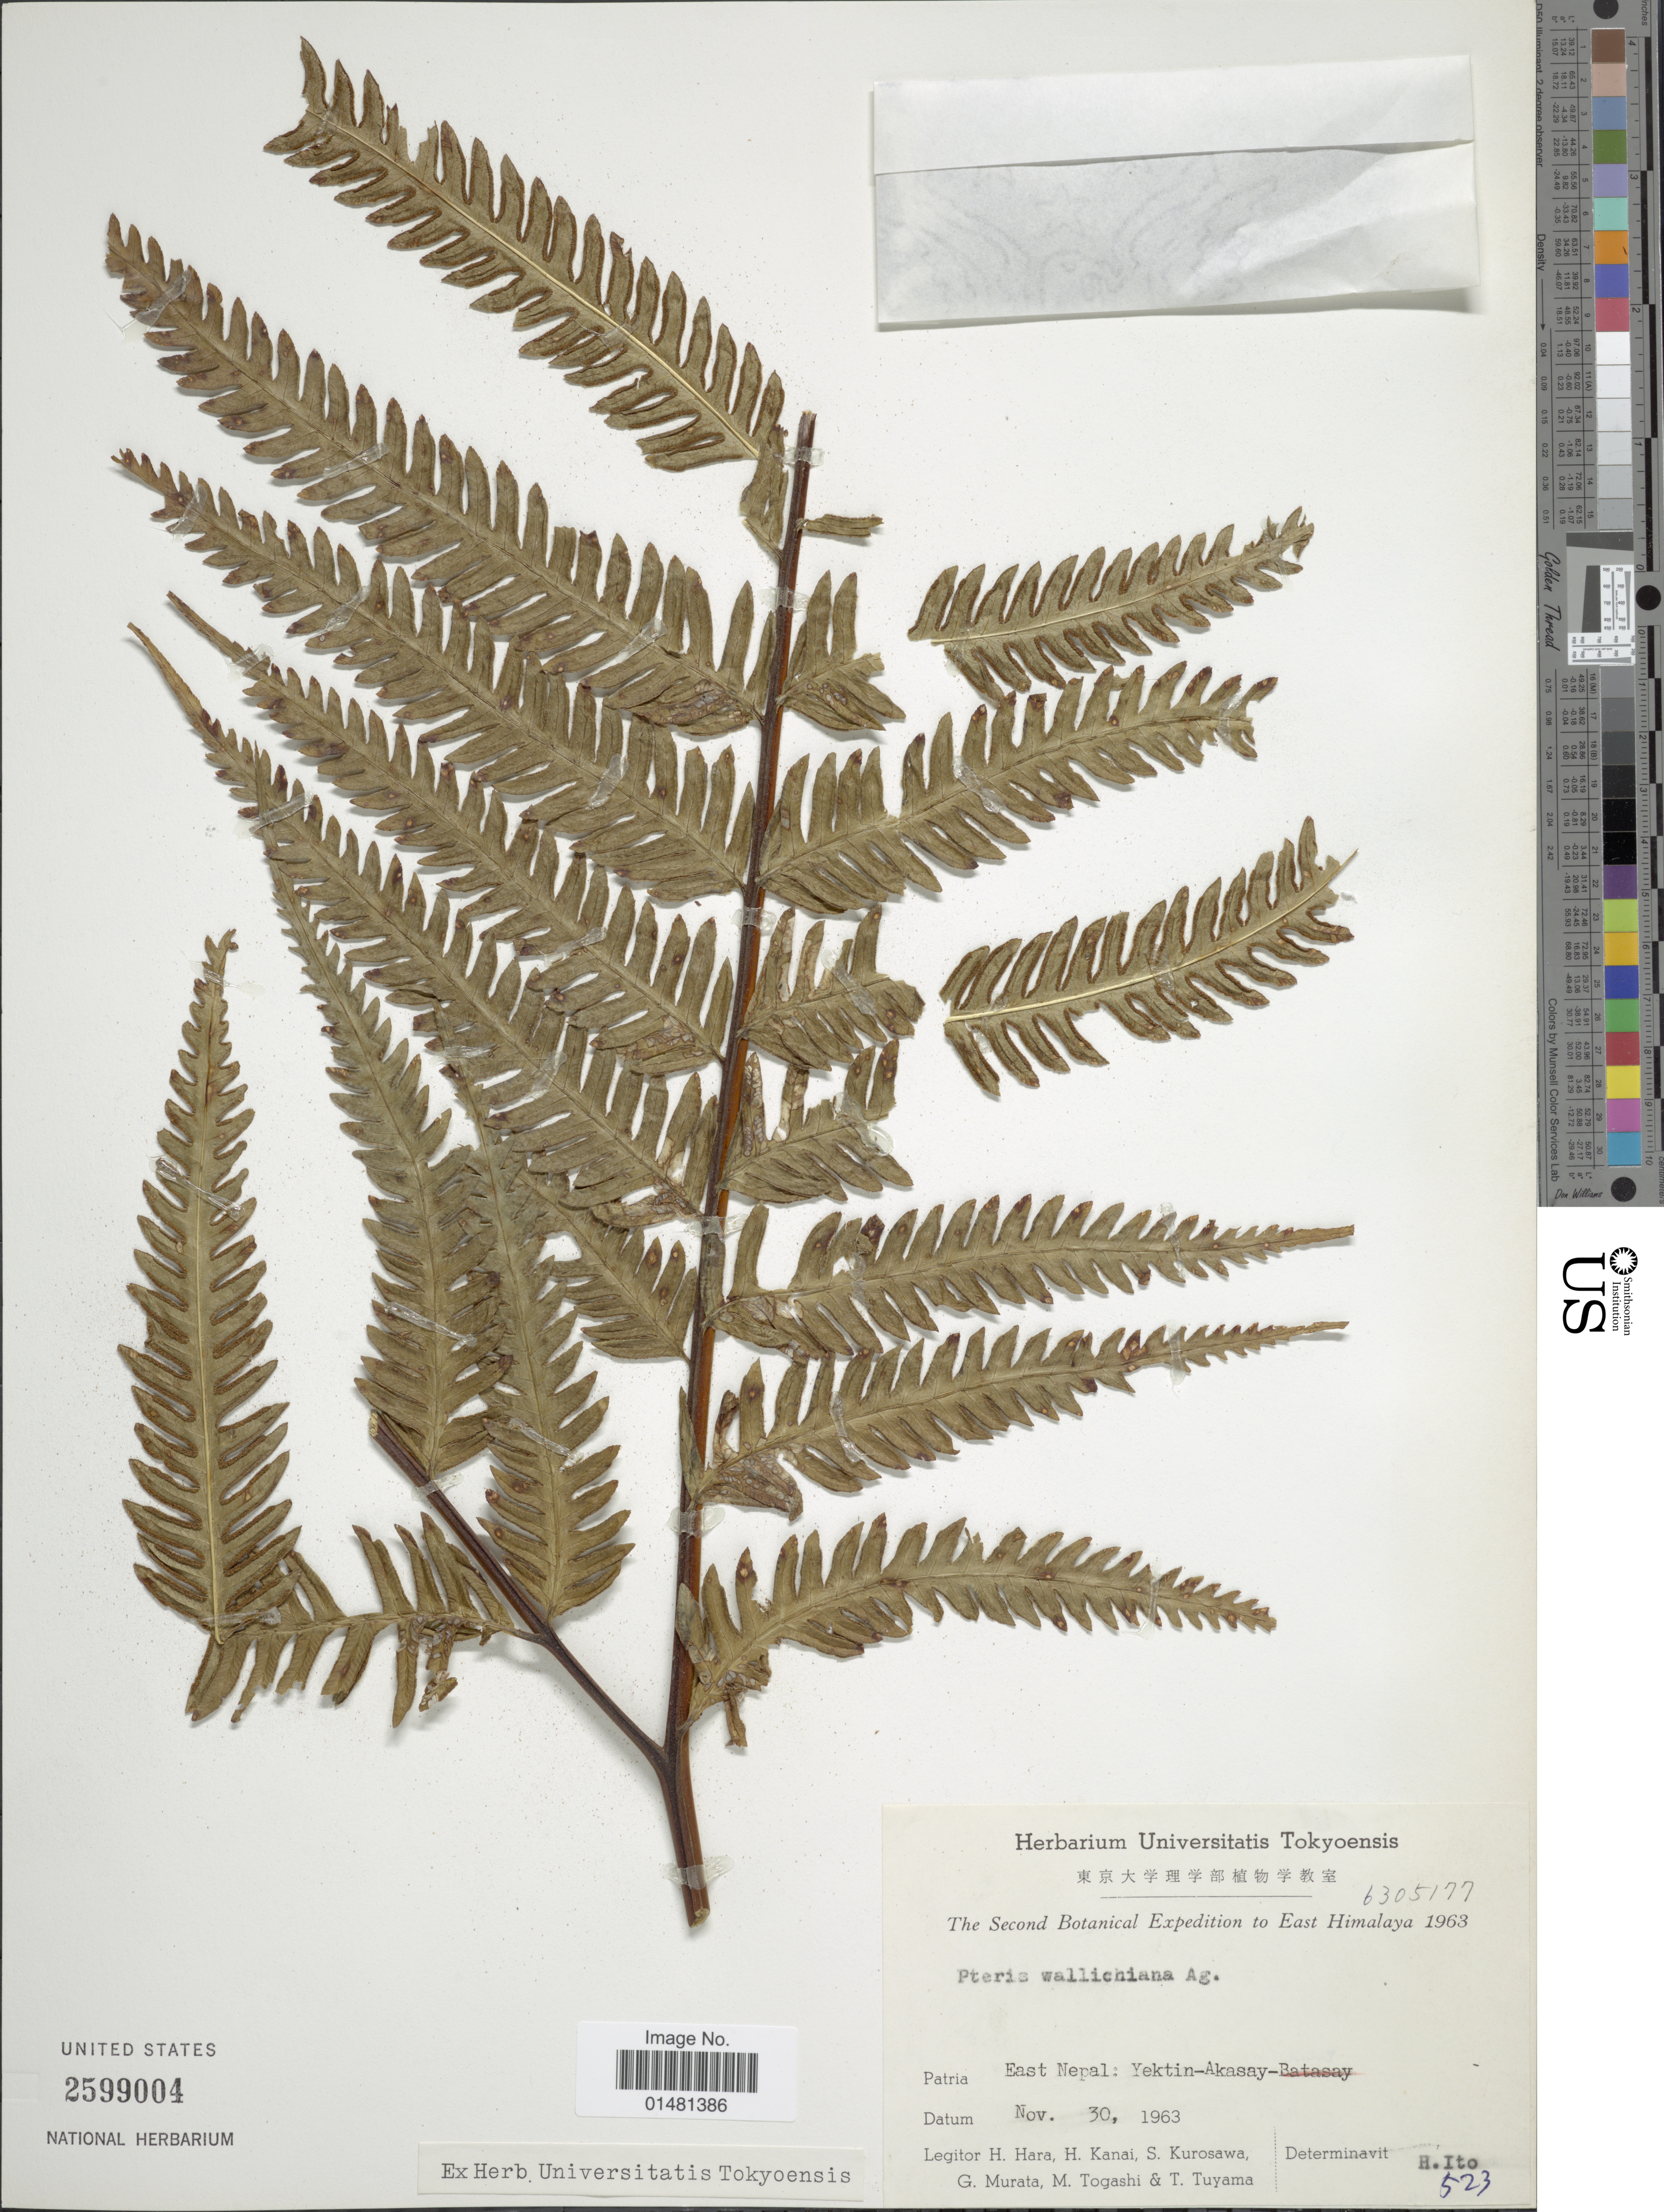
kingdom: Plantae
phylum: Tracheophyta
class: Polypodiopsida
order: Polypodiales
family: Pteridaceae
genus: Pteris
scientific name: Pteris wallichiana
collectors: H. Hara, H. Kanai, S. Kurosawa, G. Murata & et al.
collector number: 6305177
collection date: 1963-11-30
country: Nepal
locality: East Nepal: yekton-Akasay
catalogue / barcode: US 2599004